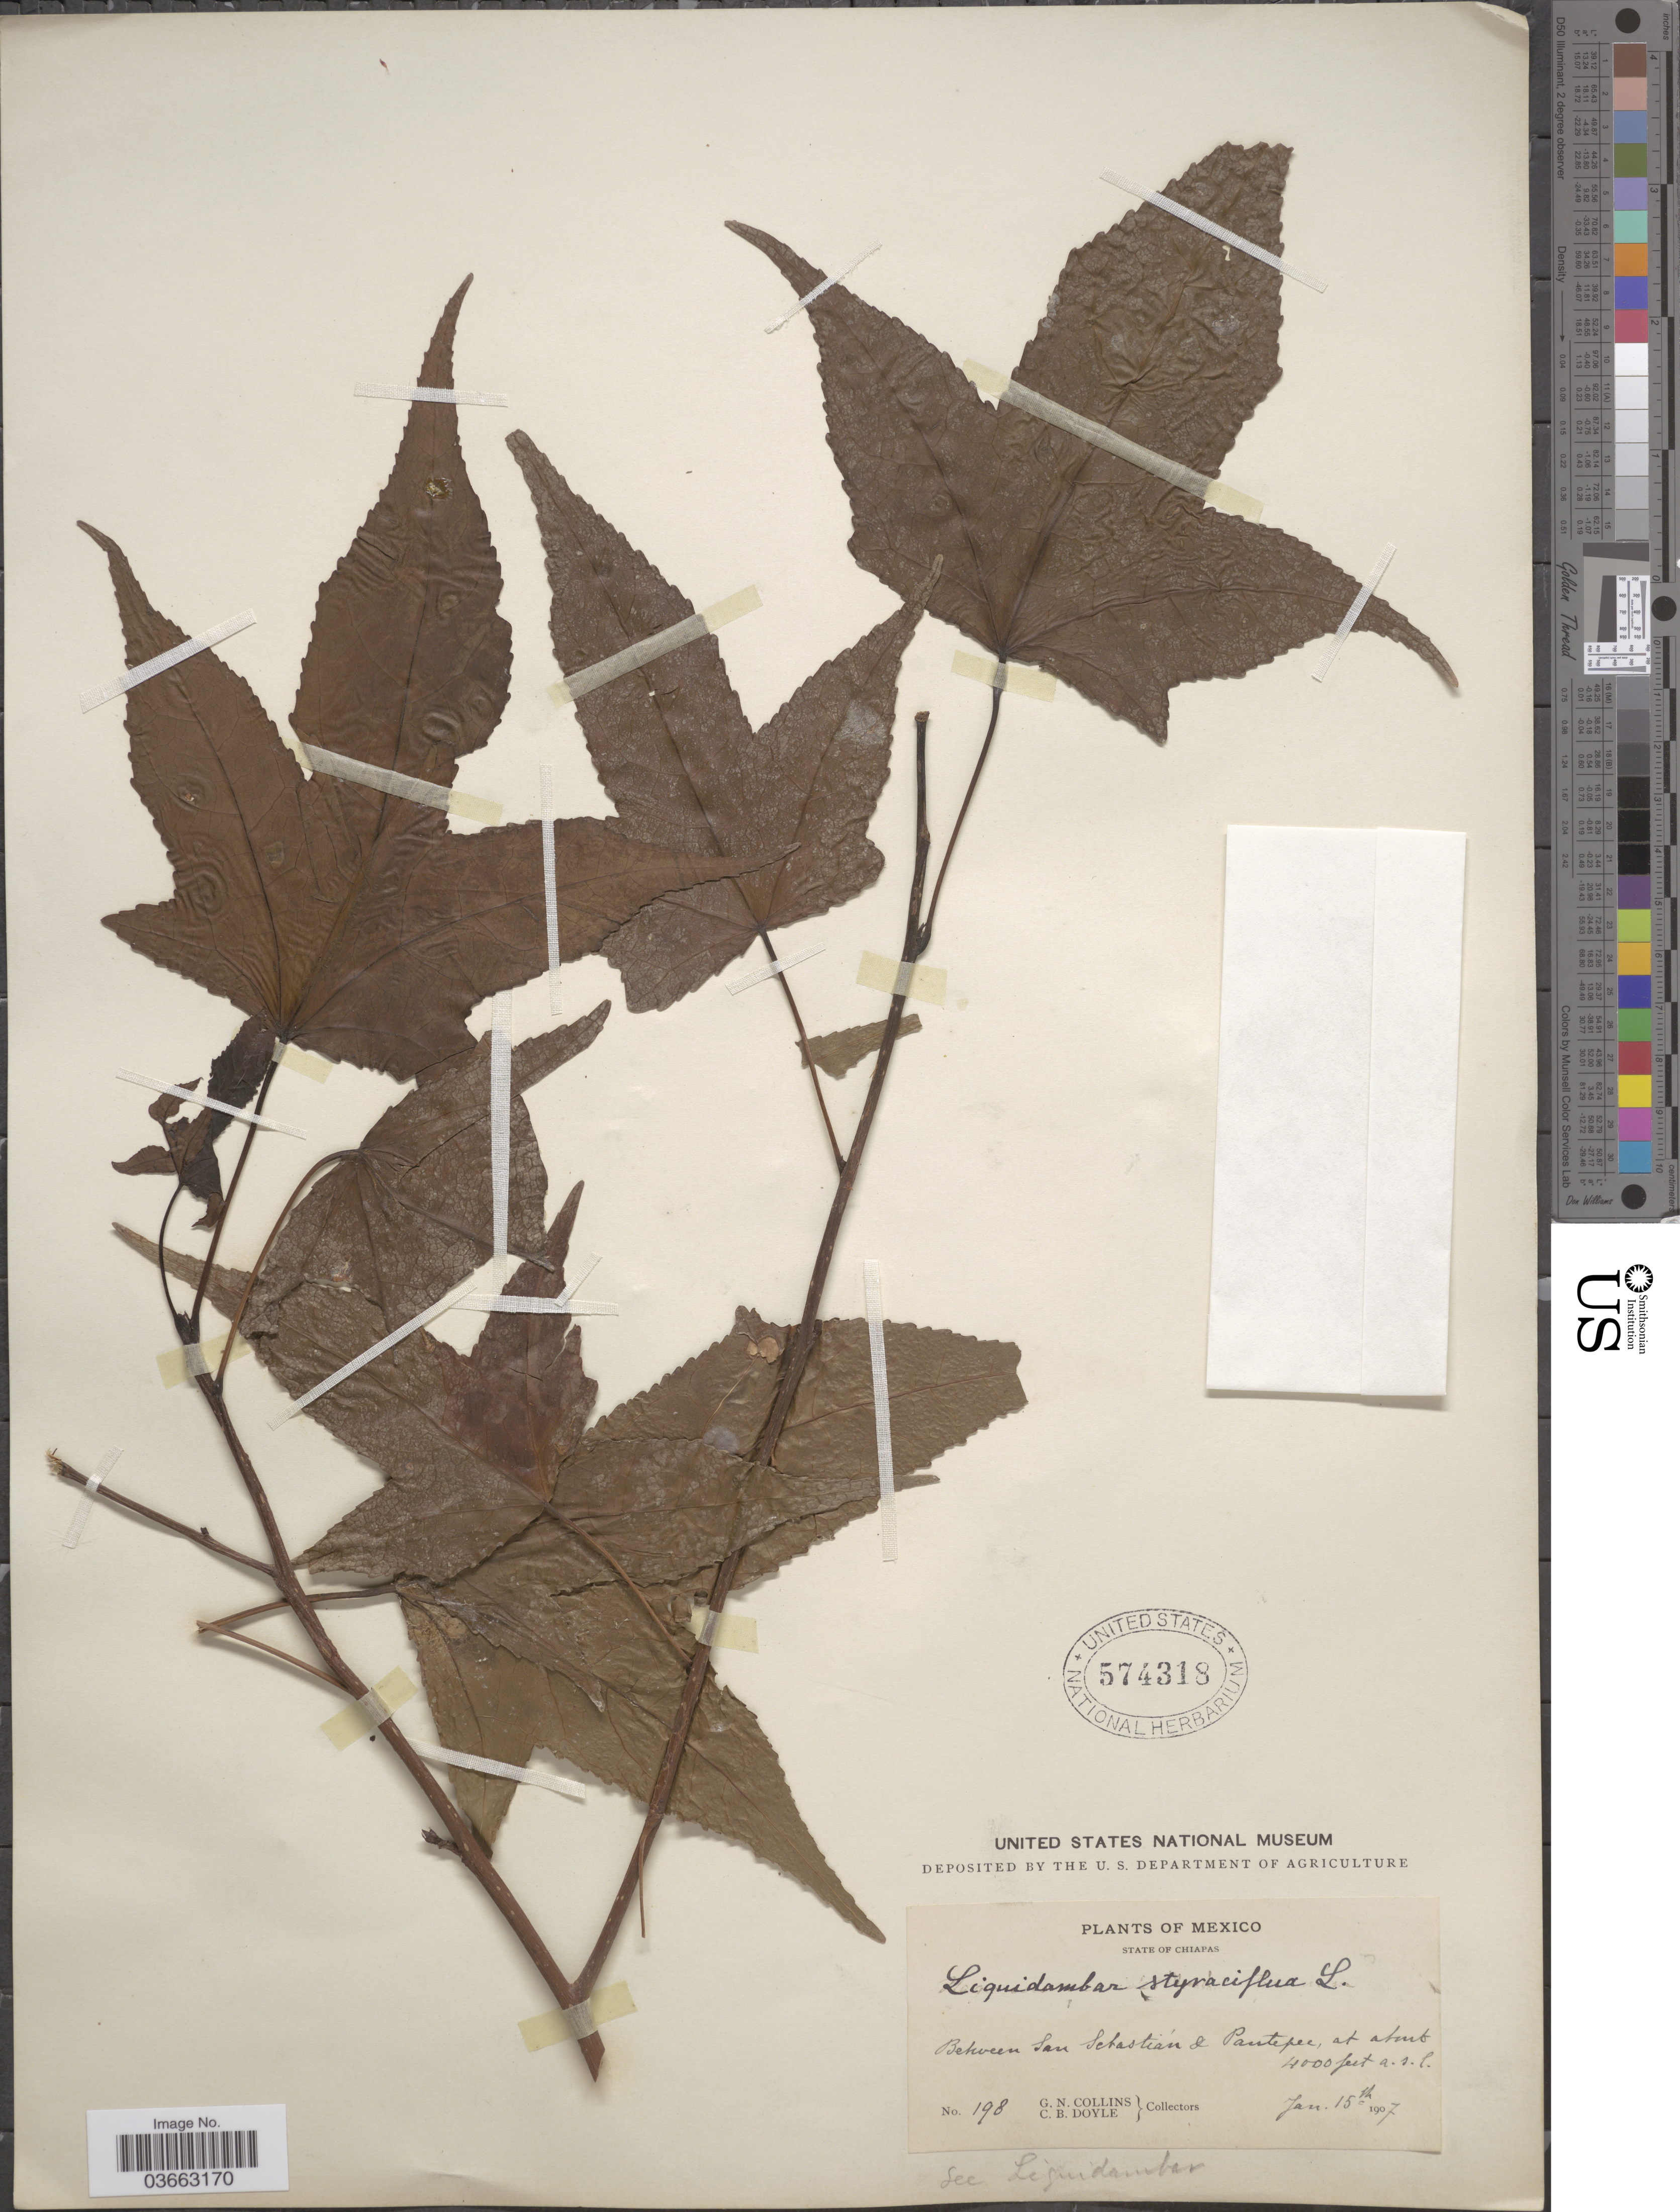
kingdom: Plantae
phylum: Tracheophyta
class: Magnoliopsida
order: Saxifragales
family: Altingiaceae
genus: Liquidambar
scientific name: Liquidambar styraciflua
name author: L.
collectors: G. Collins & C. Doyle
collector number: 198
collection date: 1907-01-15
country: Mexico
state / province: Chiapas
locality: Between San Sebastián & Pautepec.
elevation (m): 1219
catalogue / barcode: US 574318